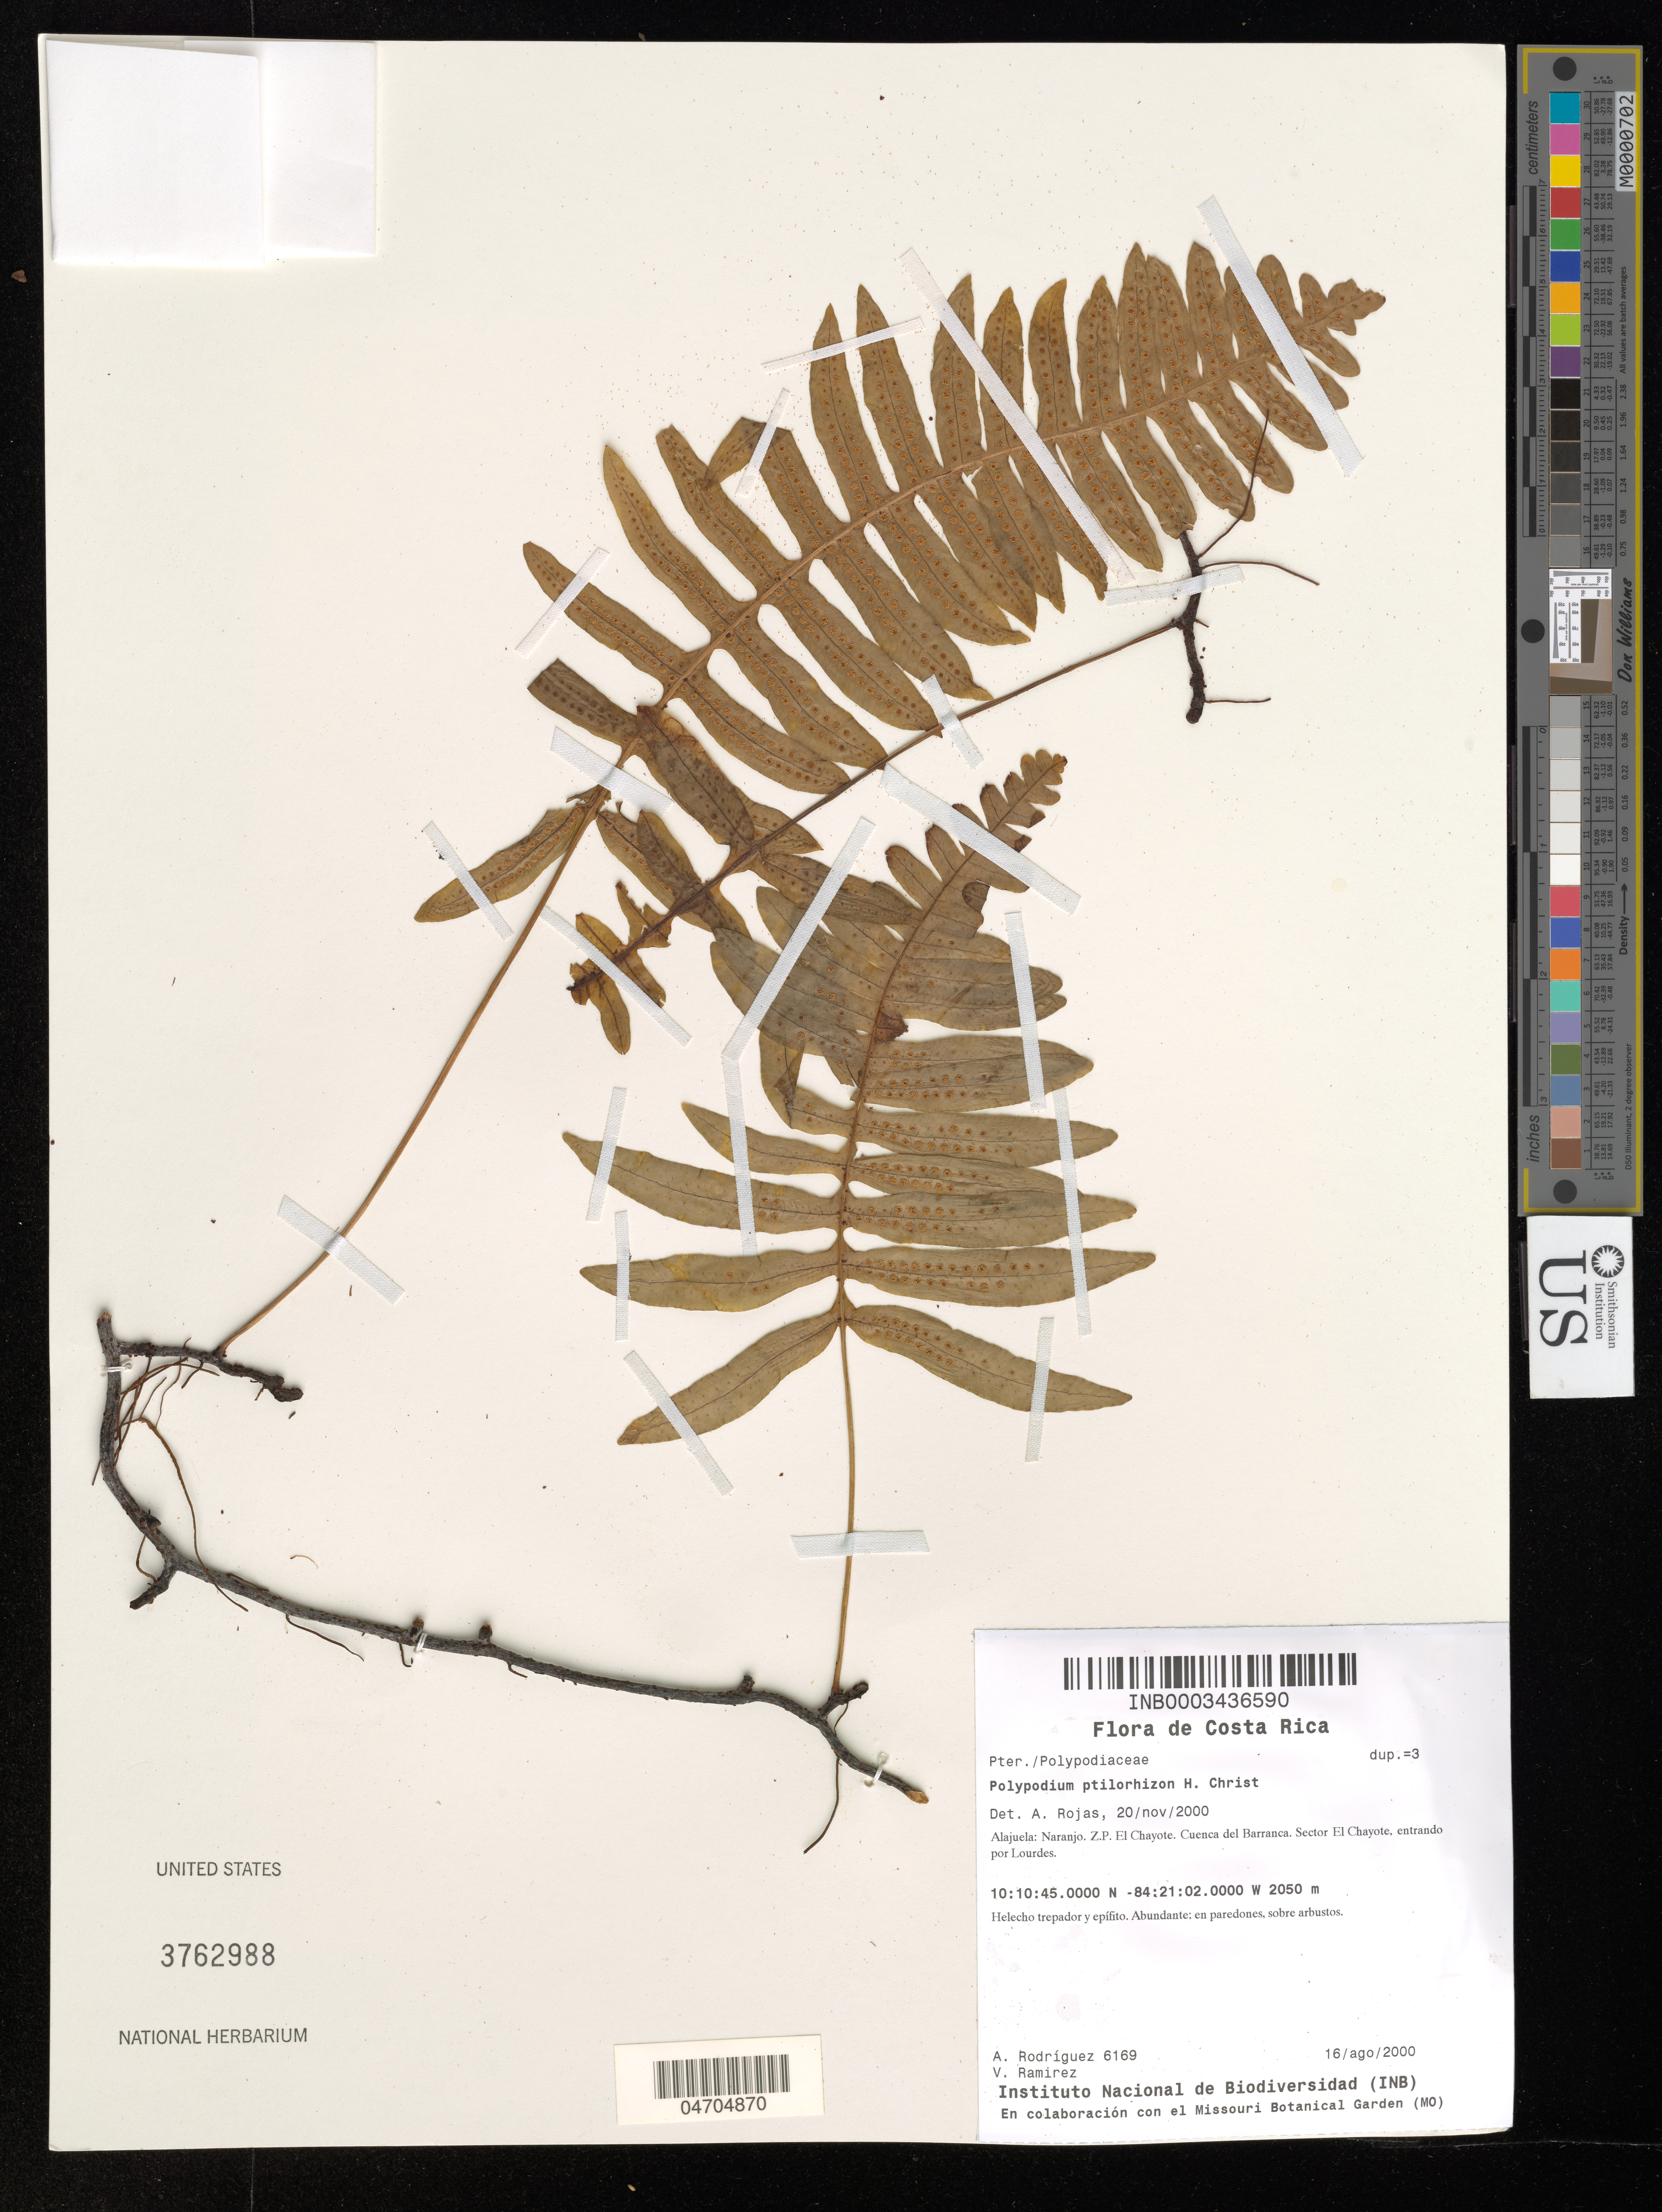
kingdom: Plantae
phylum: Tracheophyta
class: Polypodiopsida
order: Polypodiales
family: Polypodiaceae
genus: Polypodium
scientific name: Polypodium ptilorhizon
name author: Christ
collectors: A. Rodríguez & V. Ramirez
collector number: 6169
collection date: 2000-08-16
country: Costa Rica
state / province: Alajuela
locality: Naranjo. Z.P. El Chayote. Cuenca del Barranca. Sector El Chayote, entrando por Lourdes.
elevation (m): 2050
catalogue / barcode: US 3762988